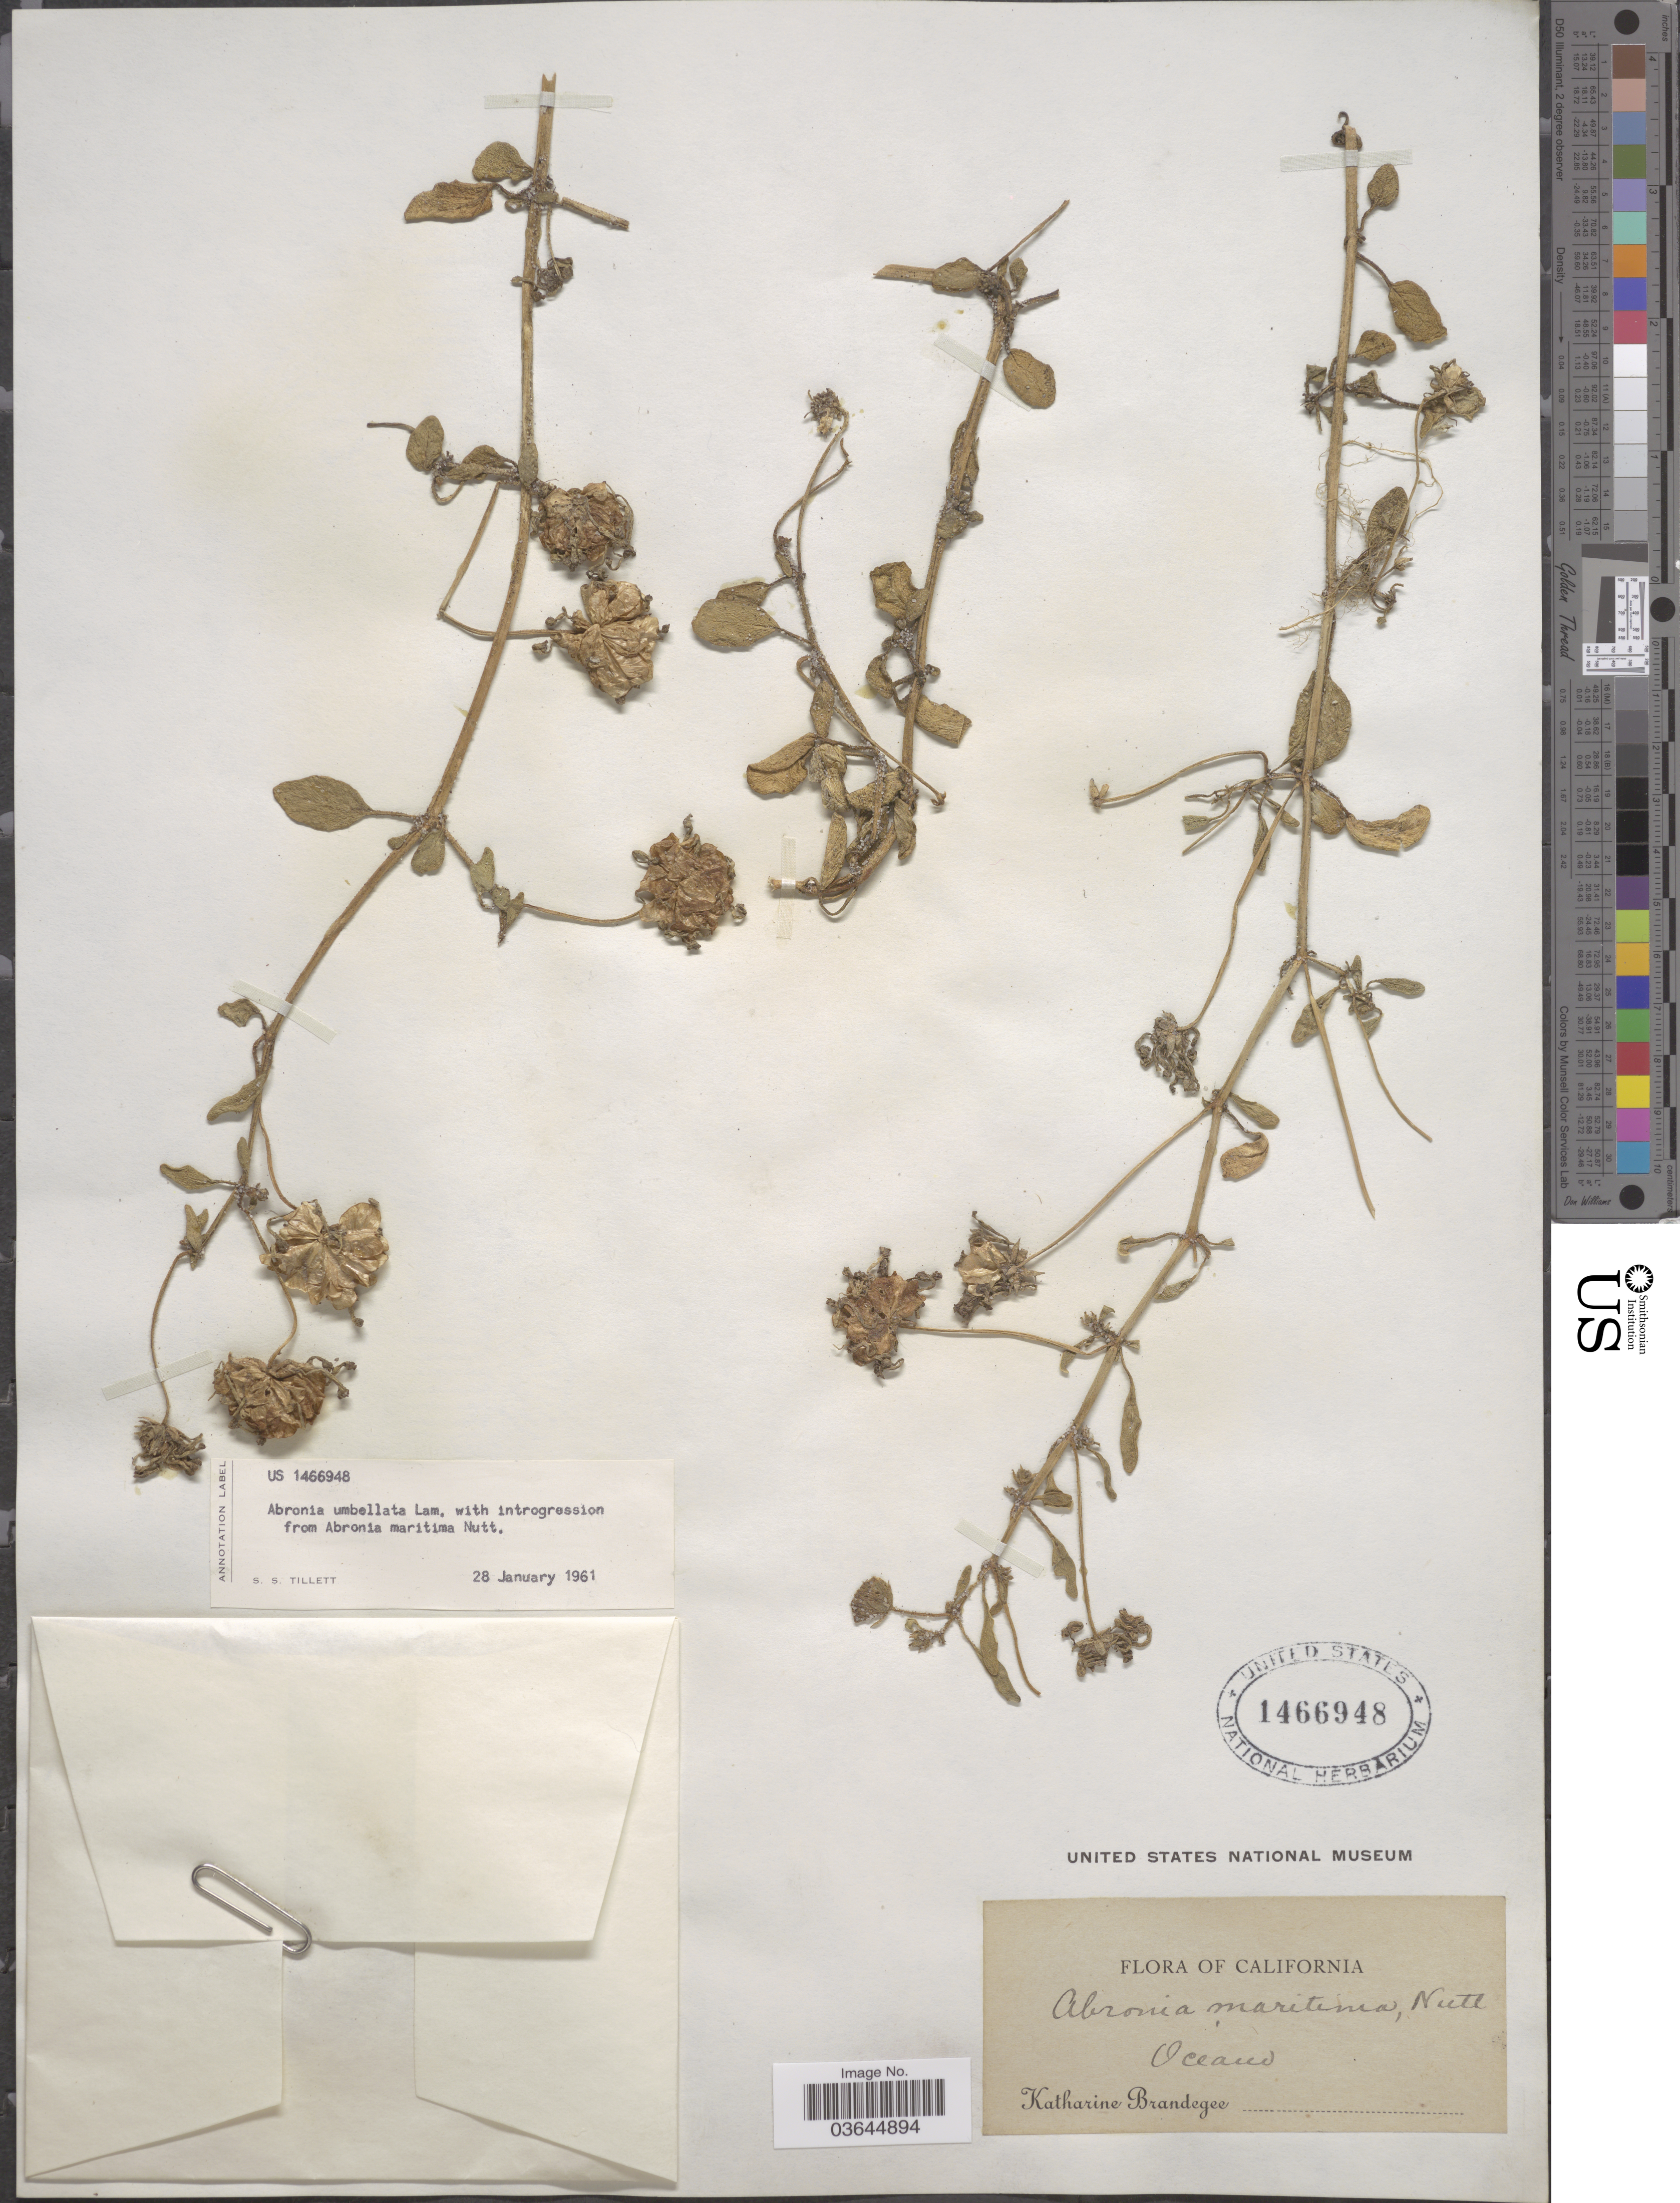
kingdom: Plantae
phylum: Tracheophyta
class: Magnoliopsida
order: Caryophyllales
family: Nyctaginaceae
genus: Abronia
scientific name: Abronia umbellata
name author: Lam.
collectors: M. K. Brandegee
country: United States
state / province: California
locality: Oceano.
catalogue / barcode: US 1466948